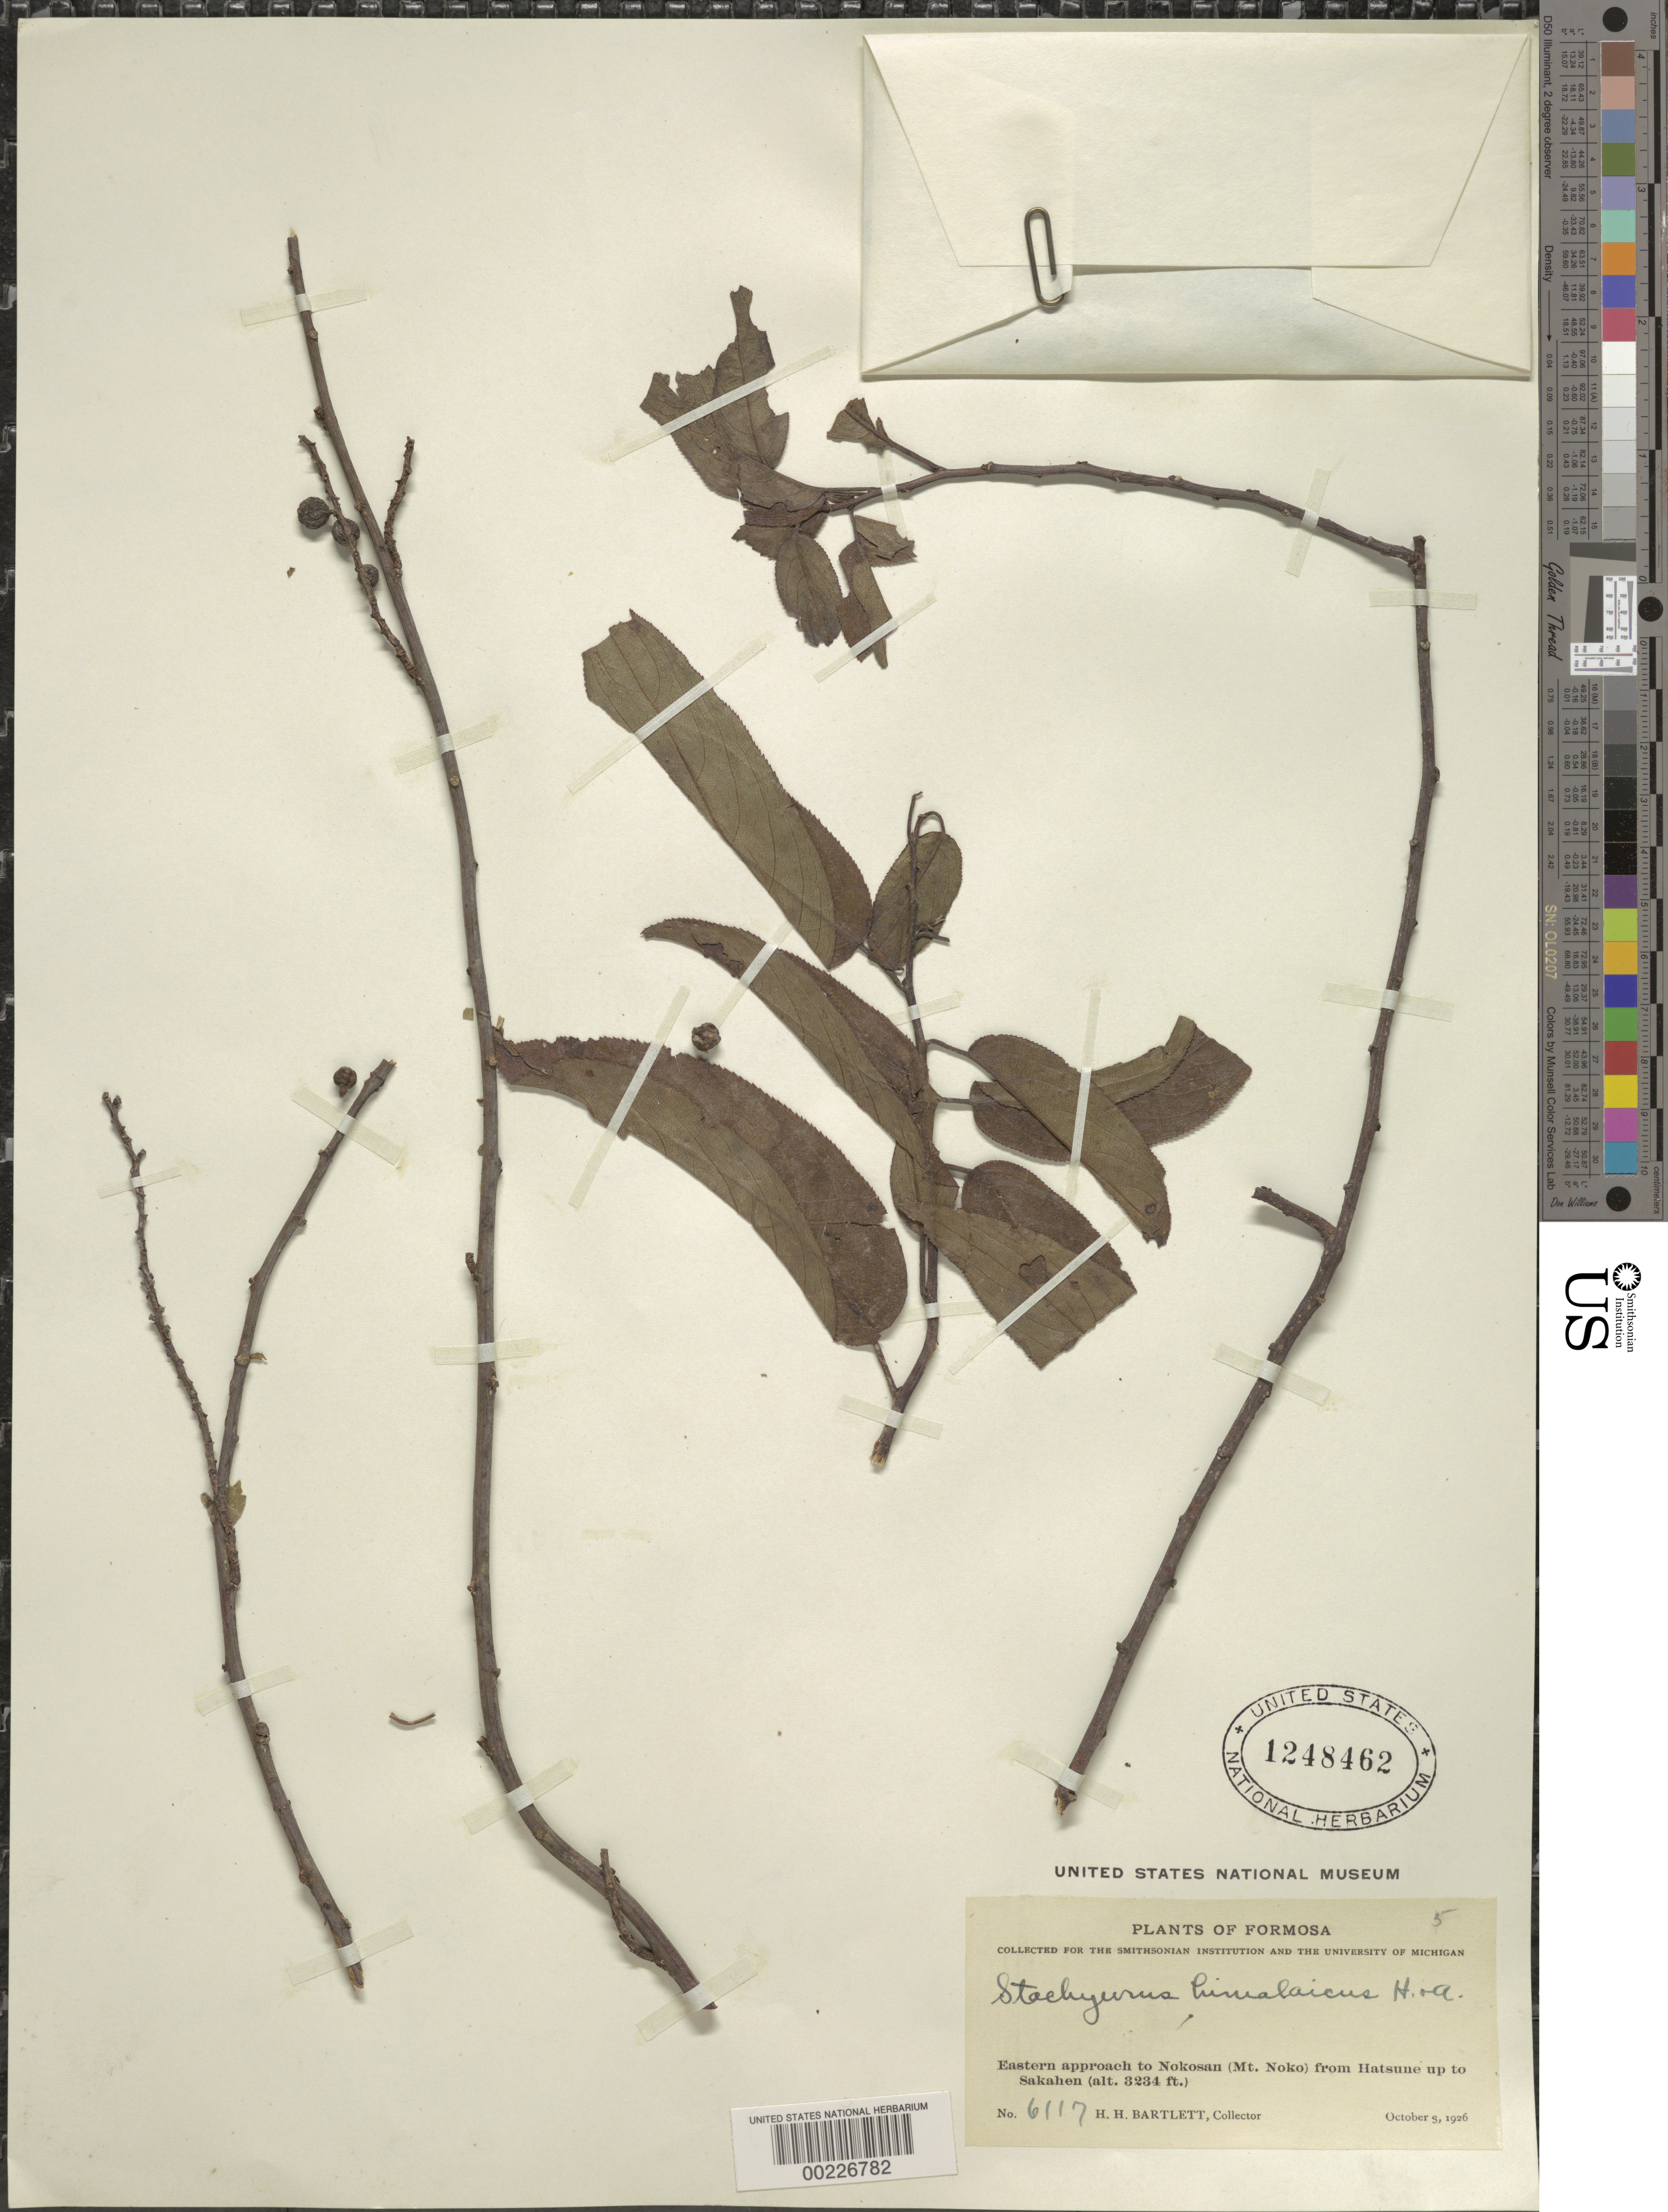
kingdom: Plantae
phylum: Tracheophyta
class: Magnoliopsida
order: Crossosomatales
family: Stachyuraceae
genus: Stachyurus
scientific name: Stachyurus himalaicus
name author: Hook. f. & Thomson ex Benth.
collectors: H. H. Bartlett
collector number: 6117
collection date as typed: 03 Oct 1926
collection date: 1926-10-03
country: Taiwan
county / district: Hualien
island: Taiwan [Formosa]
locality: Eastern approach to nokosan (mt. noko) from hatsune up to sakahen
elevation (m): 986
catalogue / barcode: US 1248462